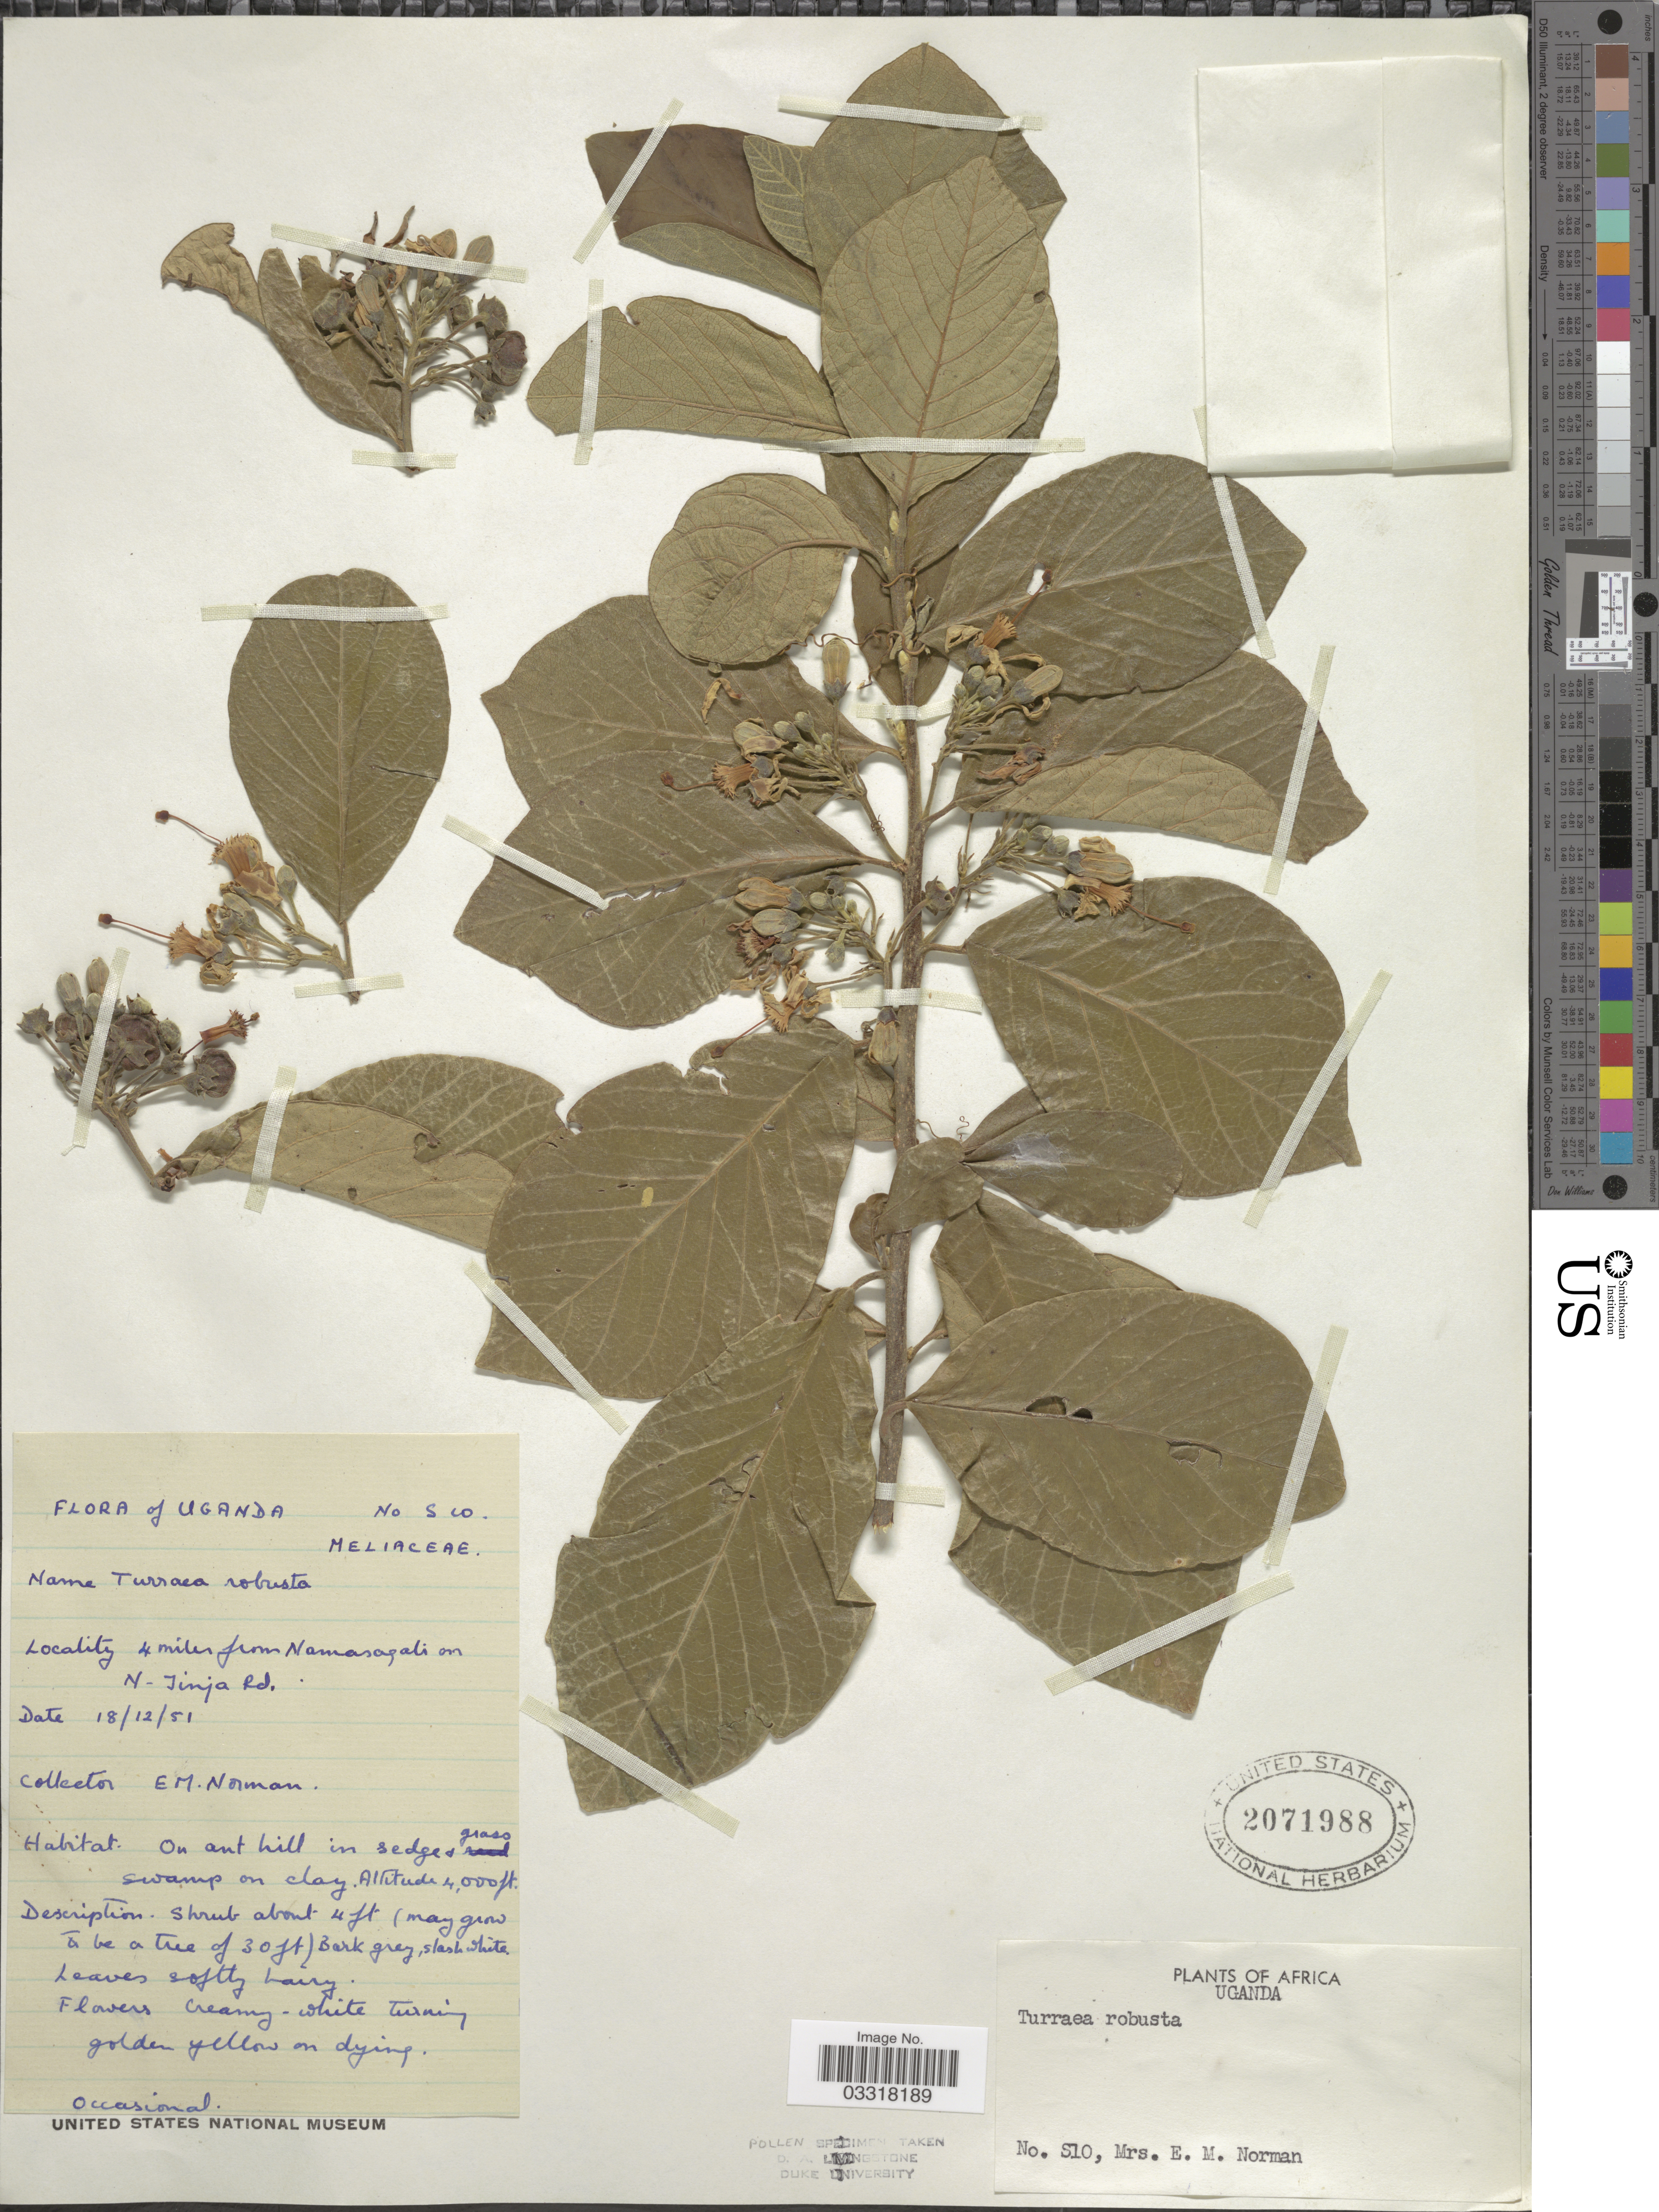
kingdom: Plantae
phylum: Tracheophyta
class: Magnoliopsida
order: Sapindales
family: Meliaceae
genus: Turraea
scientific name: Turraea robusta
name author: Gürke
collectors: E. Norman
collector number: S10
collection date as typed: Transcribed d/m/y: 18/12/51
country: Uganda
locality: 4 miles from Namasagali on N-Junja Rd.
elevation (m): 1219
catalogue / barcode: US 2071988